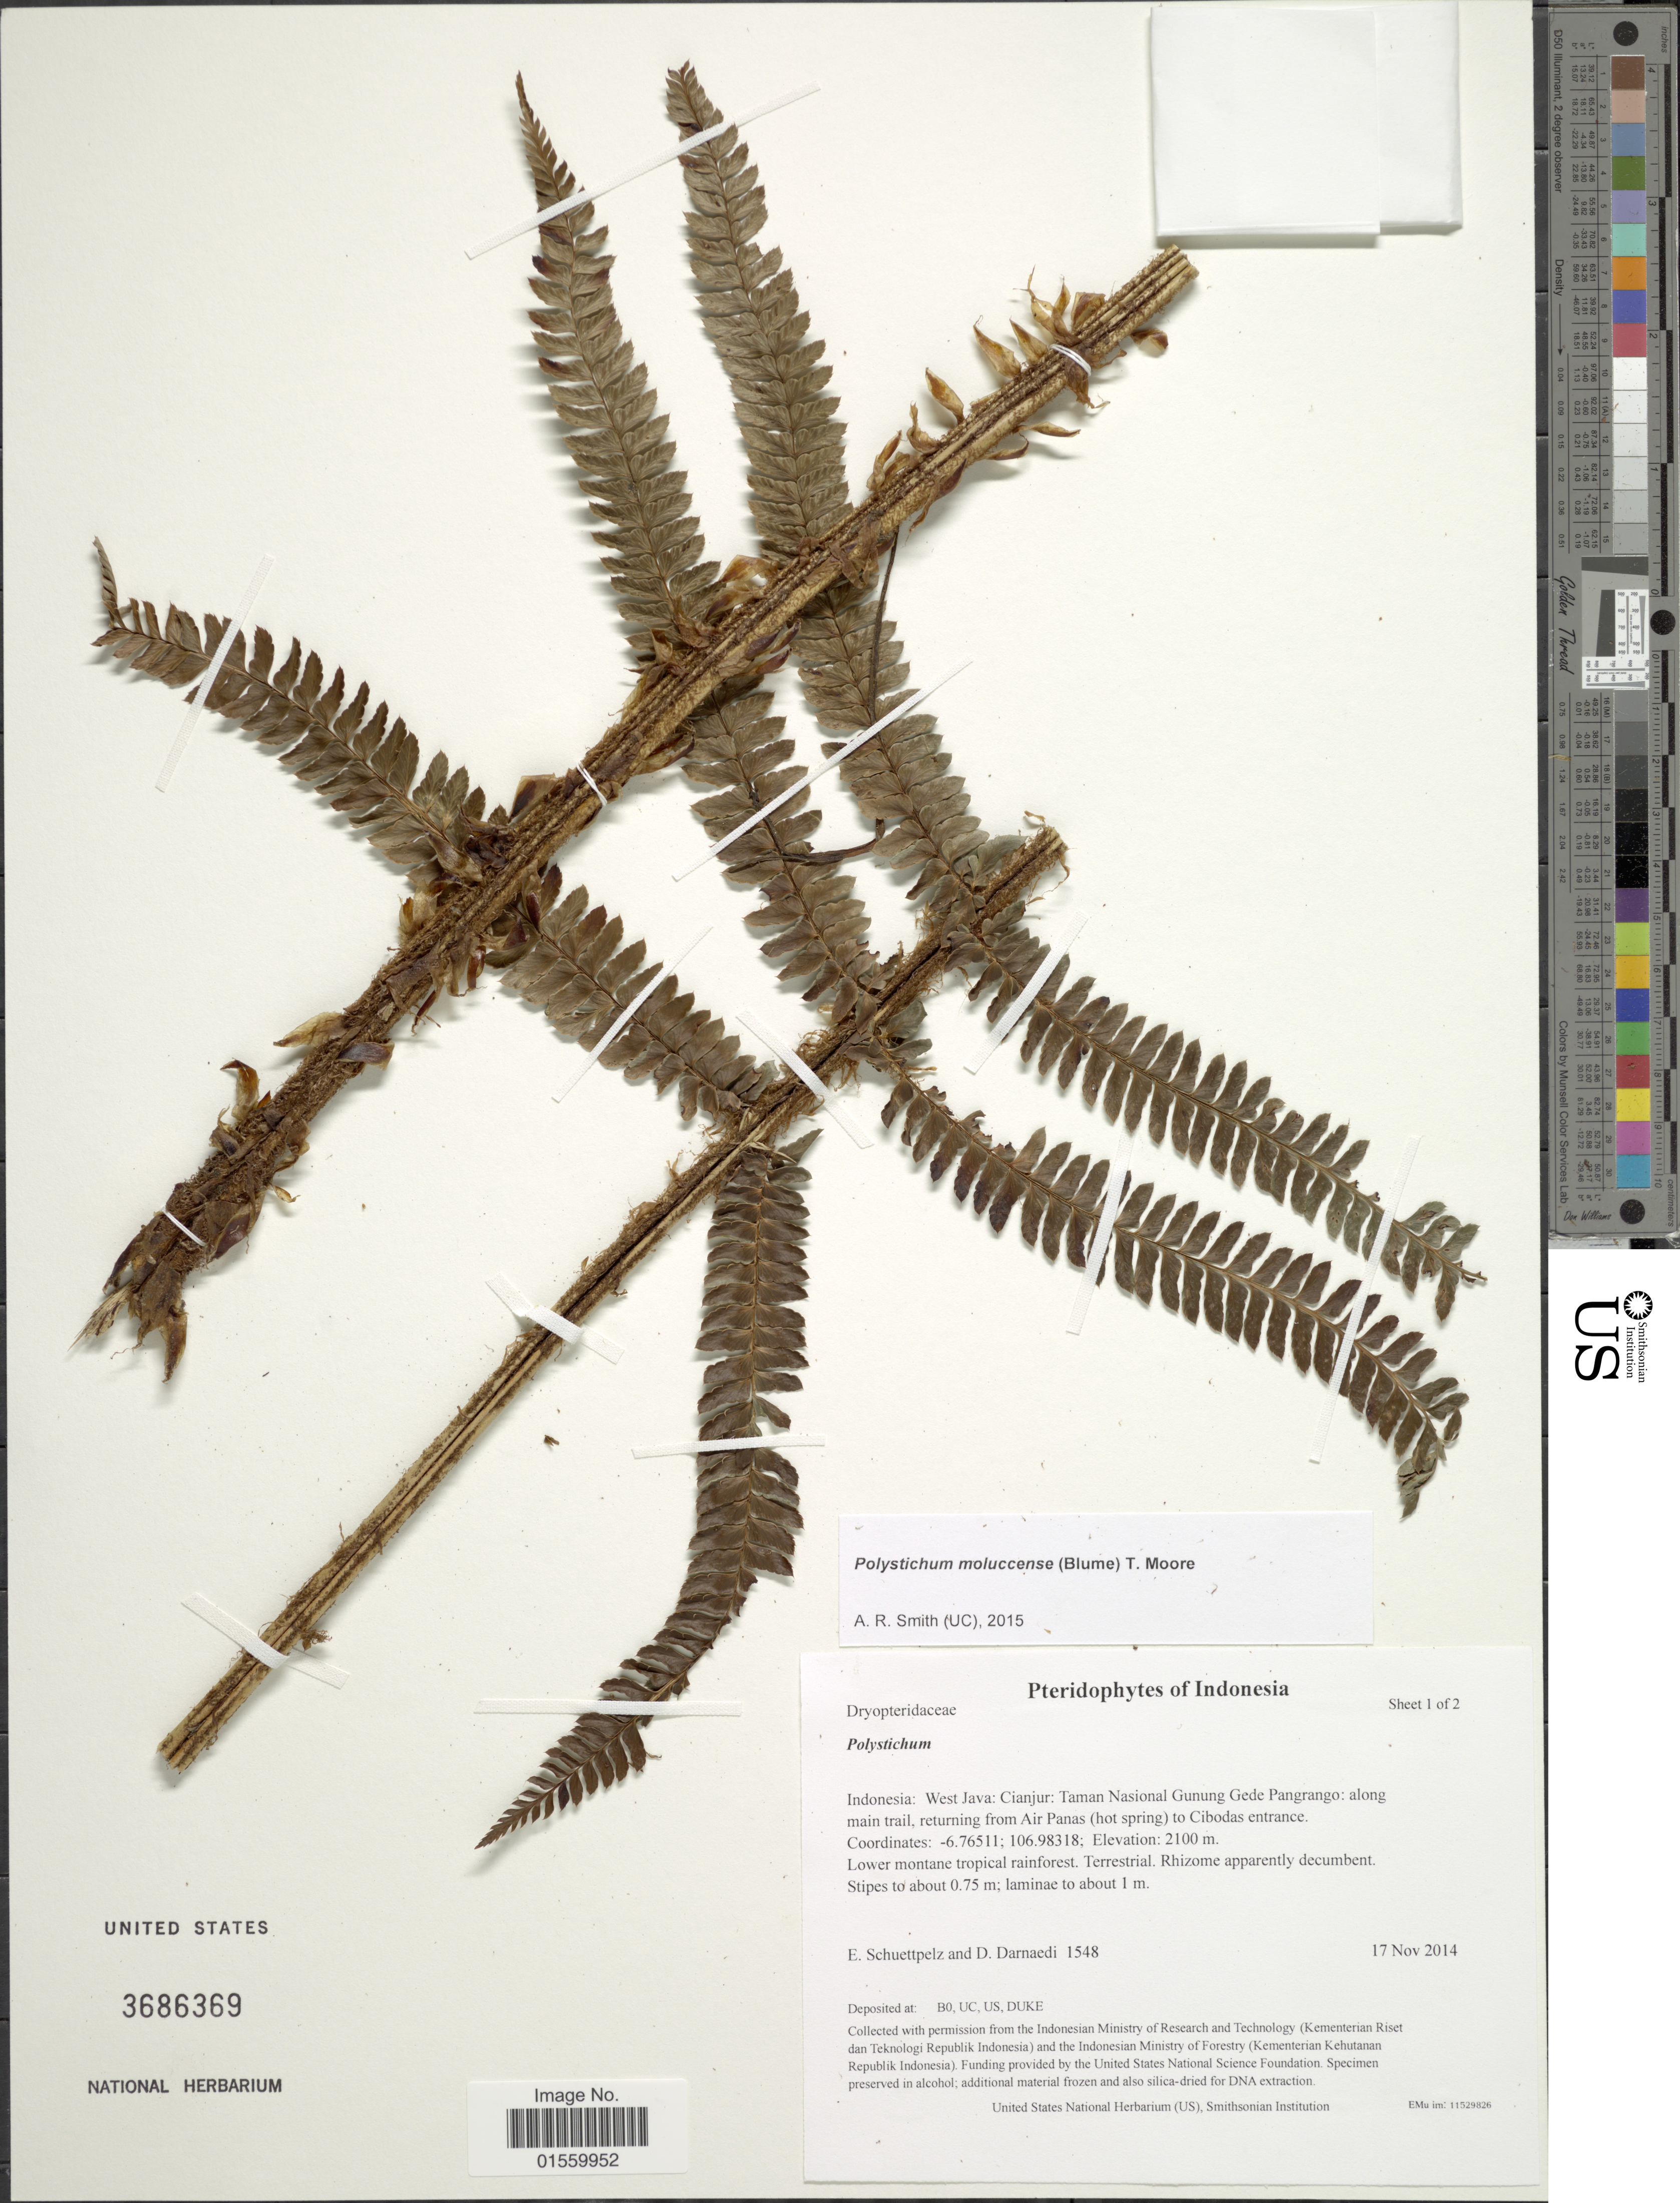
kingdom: Plantae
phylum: Tracheophyta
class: Polypodiopsida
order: Polypodiales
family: Dryopteridaceae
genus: Polystichum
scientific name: Polystichum sp.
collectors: E. Schuettpelz & D. Darnaedi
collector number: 1548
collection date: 2014-11-17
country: Indonesia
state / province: Java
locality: Indonesia: West Java: Cianjur: Taman Nasional Gunung Gede Pangrango: along main trail, returning from Air Panas (hot spring) to Cibodas entrance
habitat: Lower montane tropical rainforest.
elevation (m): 2100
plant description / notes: Collected with permission from the Indonesian Ministry of Research and Technology (Kementerian Riset dan Teknologi Republik Indonesia) and the Indonesian Ministry of Forestry (Kementerian Kehutanan Republik Indonesia).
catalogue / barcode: US 3686369